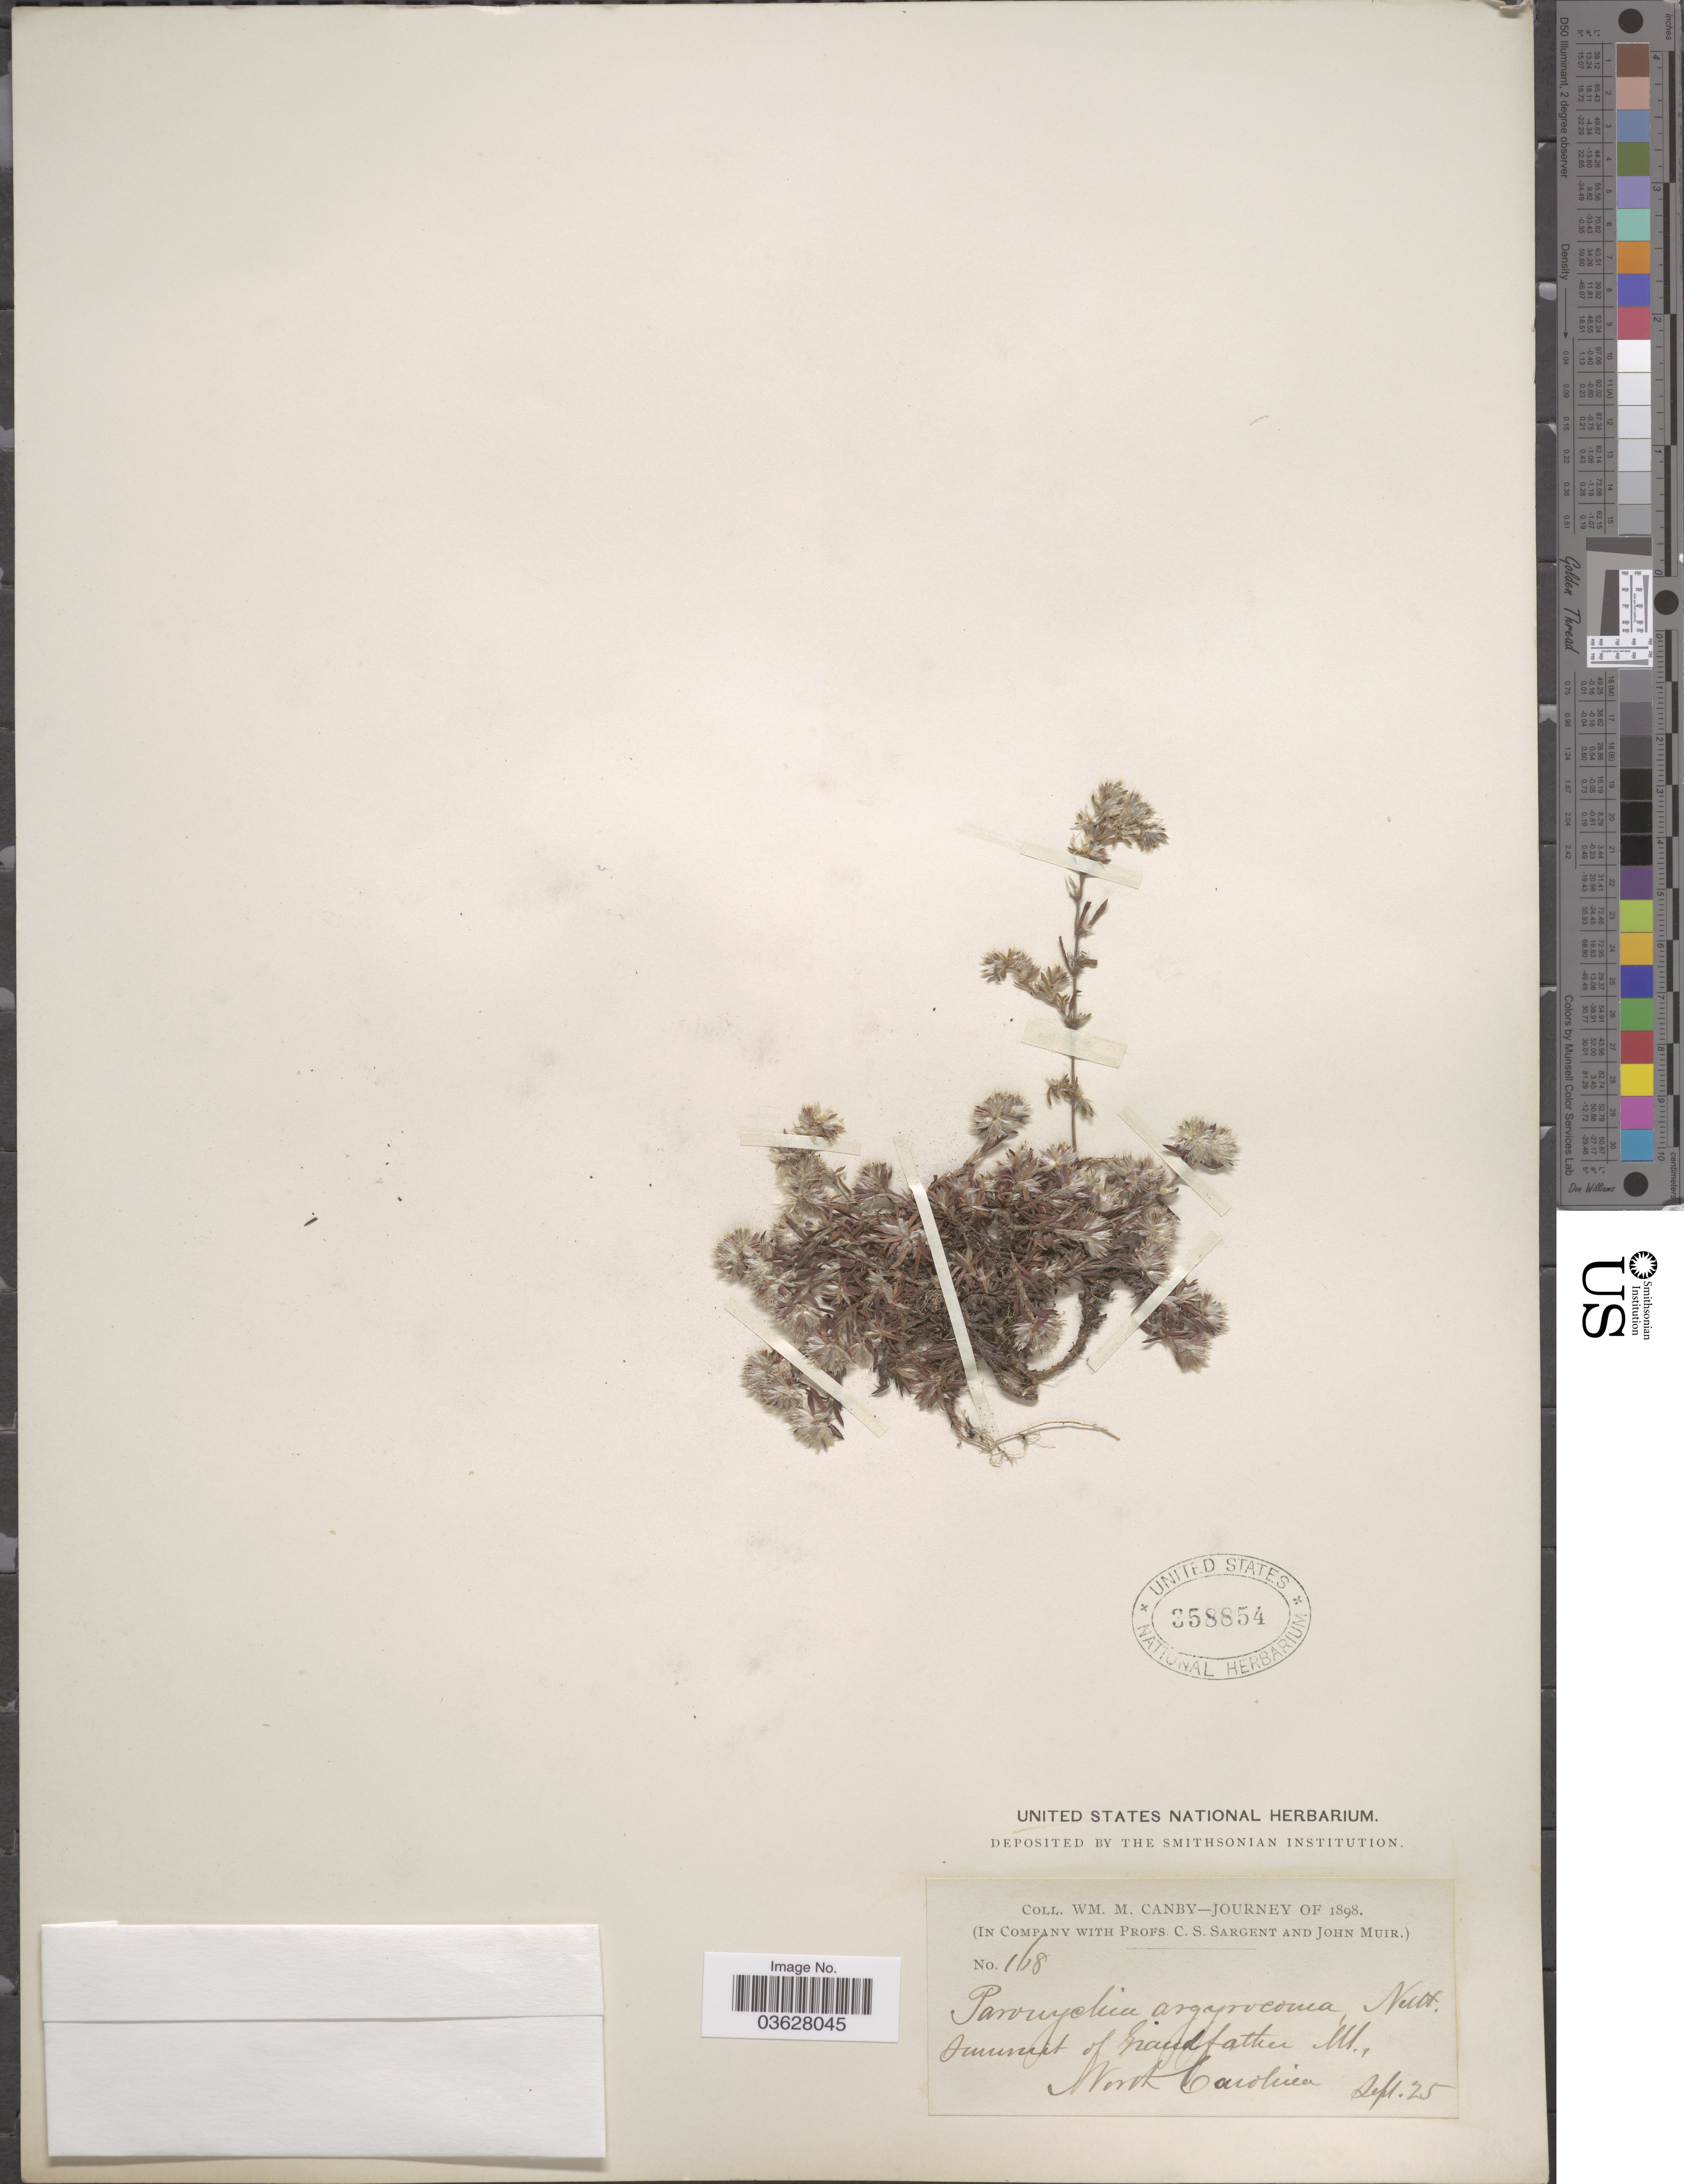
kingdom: Plantae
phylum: Tracheophyta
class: Magnoliopsida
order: Caryophyllales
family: Caryophyllaceae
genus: Paronychia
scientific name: Paronychia argyrocoma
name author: (Michx.) Nutt.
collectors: W. M. Canby, C. S. Sargent & J. Muir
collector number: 168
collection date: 1898-09-25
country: United States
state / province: North Carolina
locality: Summit of Grandfather Mt.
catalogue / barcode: US 358854